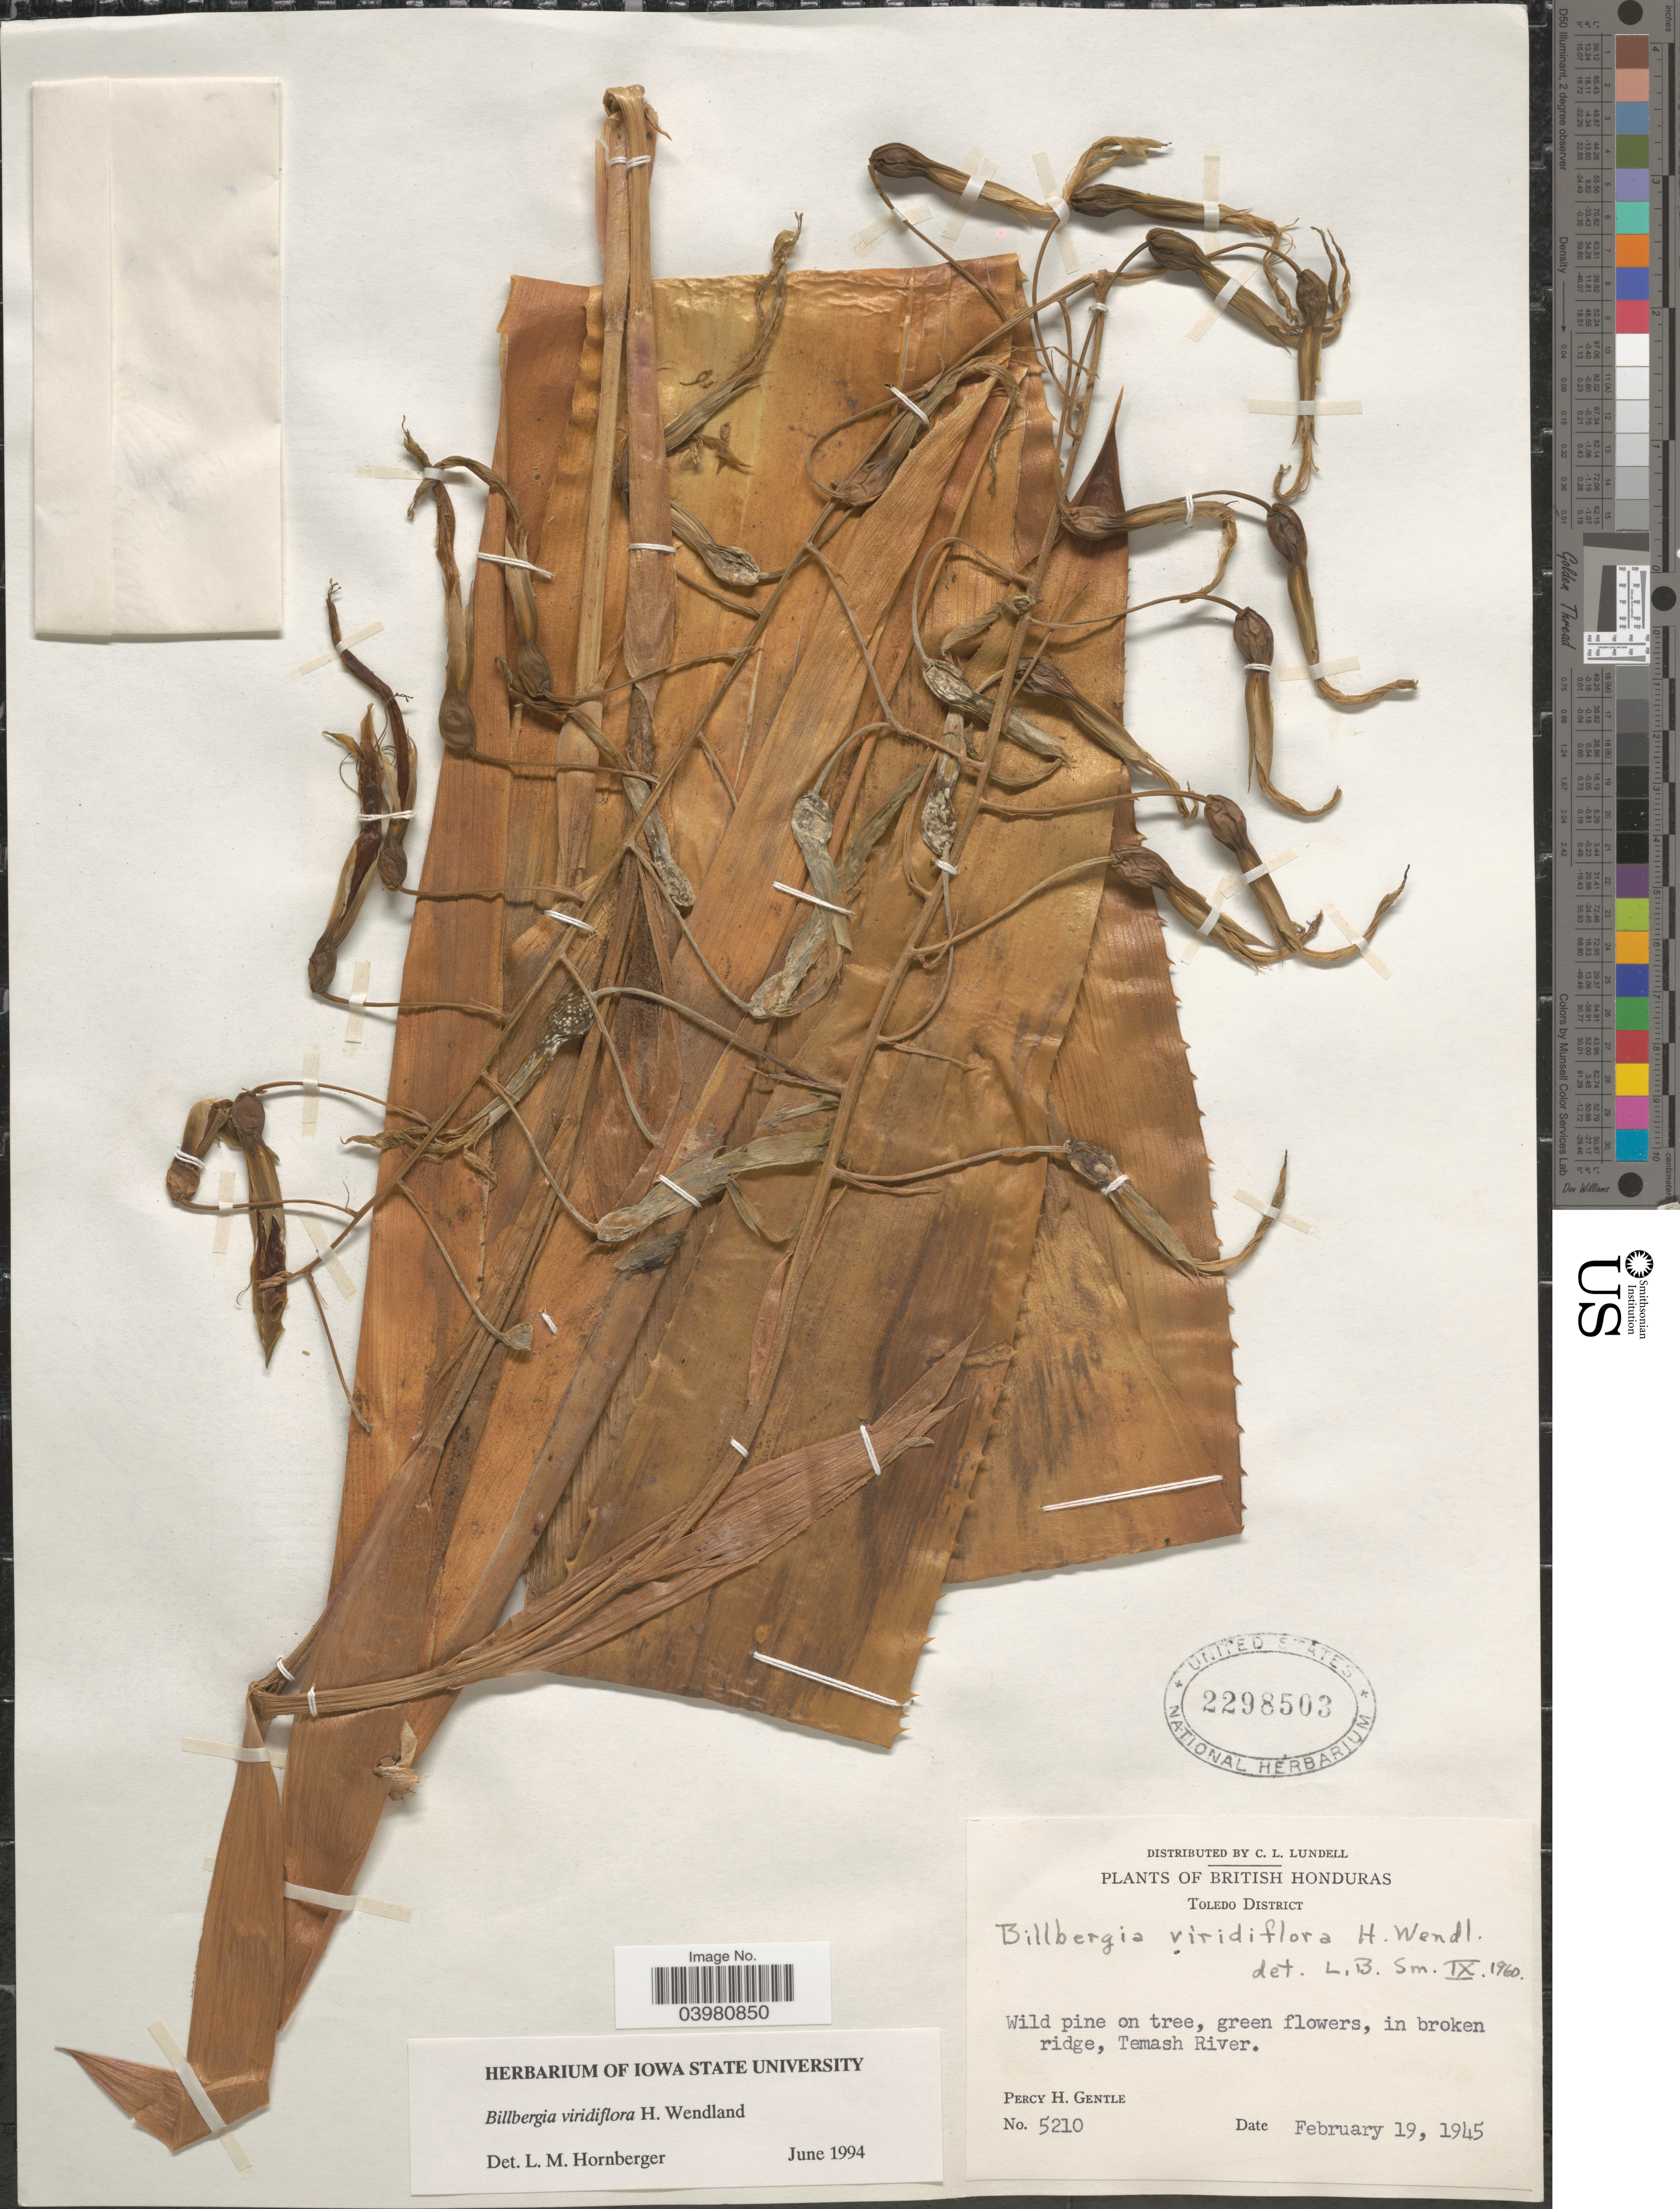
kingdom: Plantae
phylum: Tracheophyta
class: Liliopsida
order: Poales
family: Bromeliaceae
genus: Billbergia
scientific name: Billbergia viridiflora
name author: H.L. Wendl.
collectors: P. H. Gentle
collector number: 5210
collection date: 1945-02-19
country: Belize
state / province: Toledo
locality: British Honduras. Toledo District. In broken ridge, Temash River.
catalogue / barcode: US 2298503